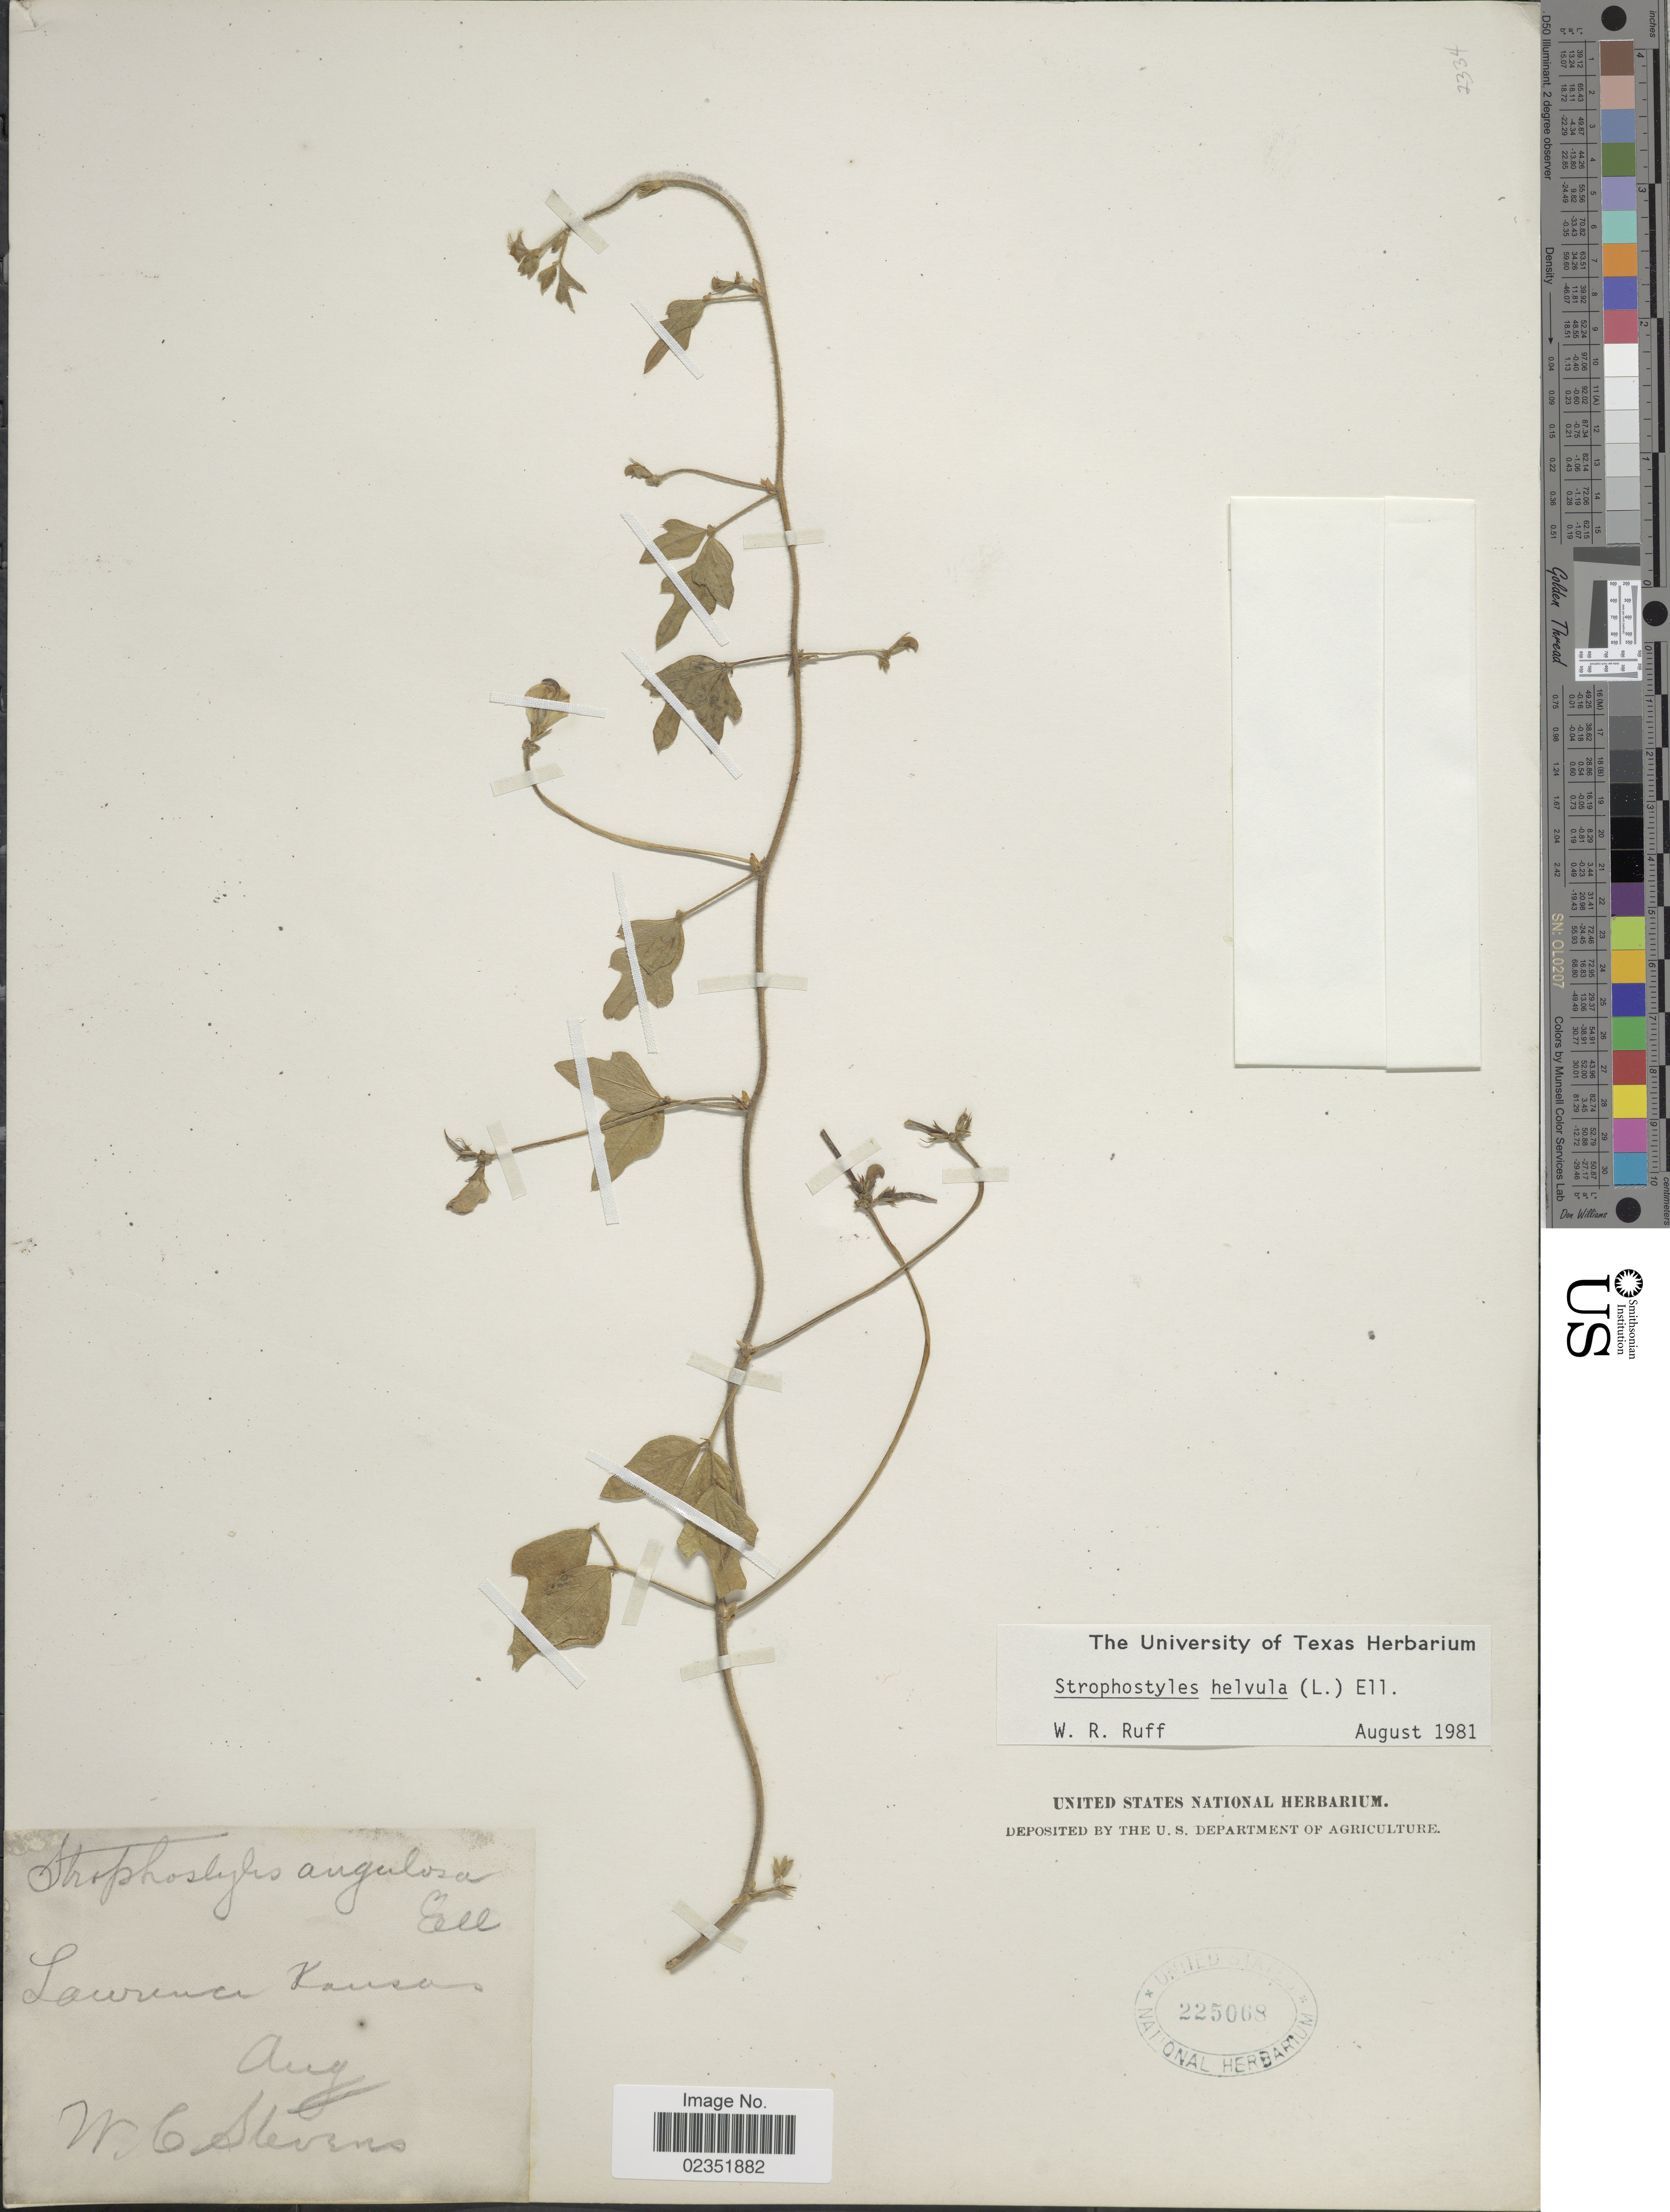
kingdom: Plantae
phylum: Tracheophyta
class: Magnoliopsida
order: Fabales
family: Fabaceae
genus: Strophostyles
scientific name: Strophostyles helvola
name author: (L.) Elliott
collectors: W. C. Stevens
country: United States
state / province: Kansas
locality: Lawrence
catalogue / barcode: US 225068